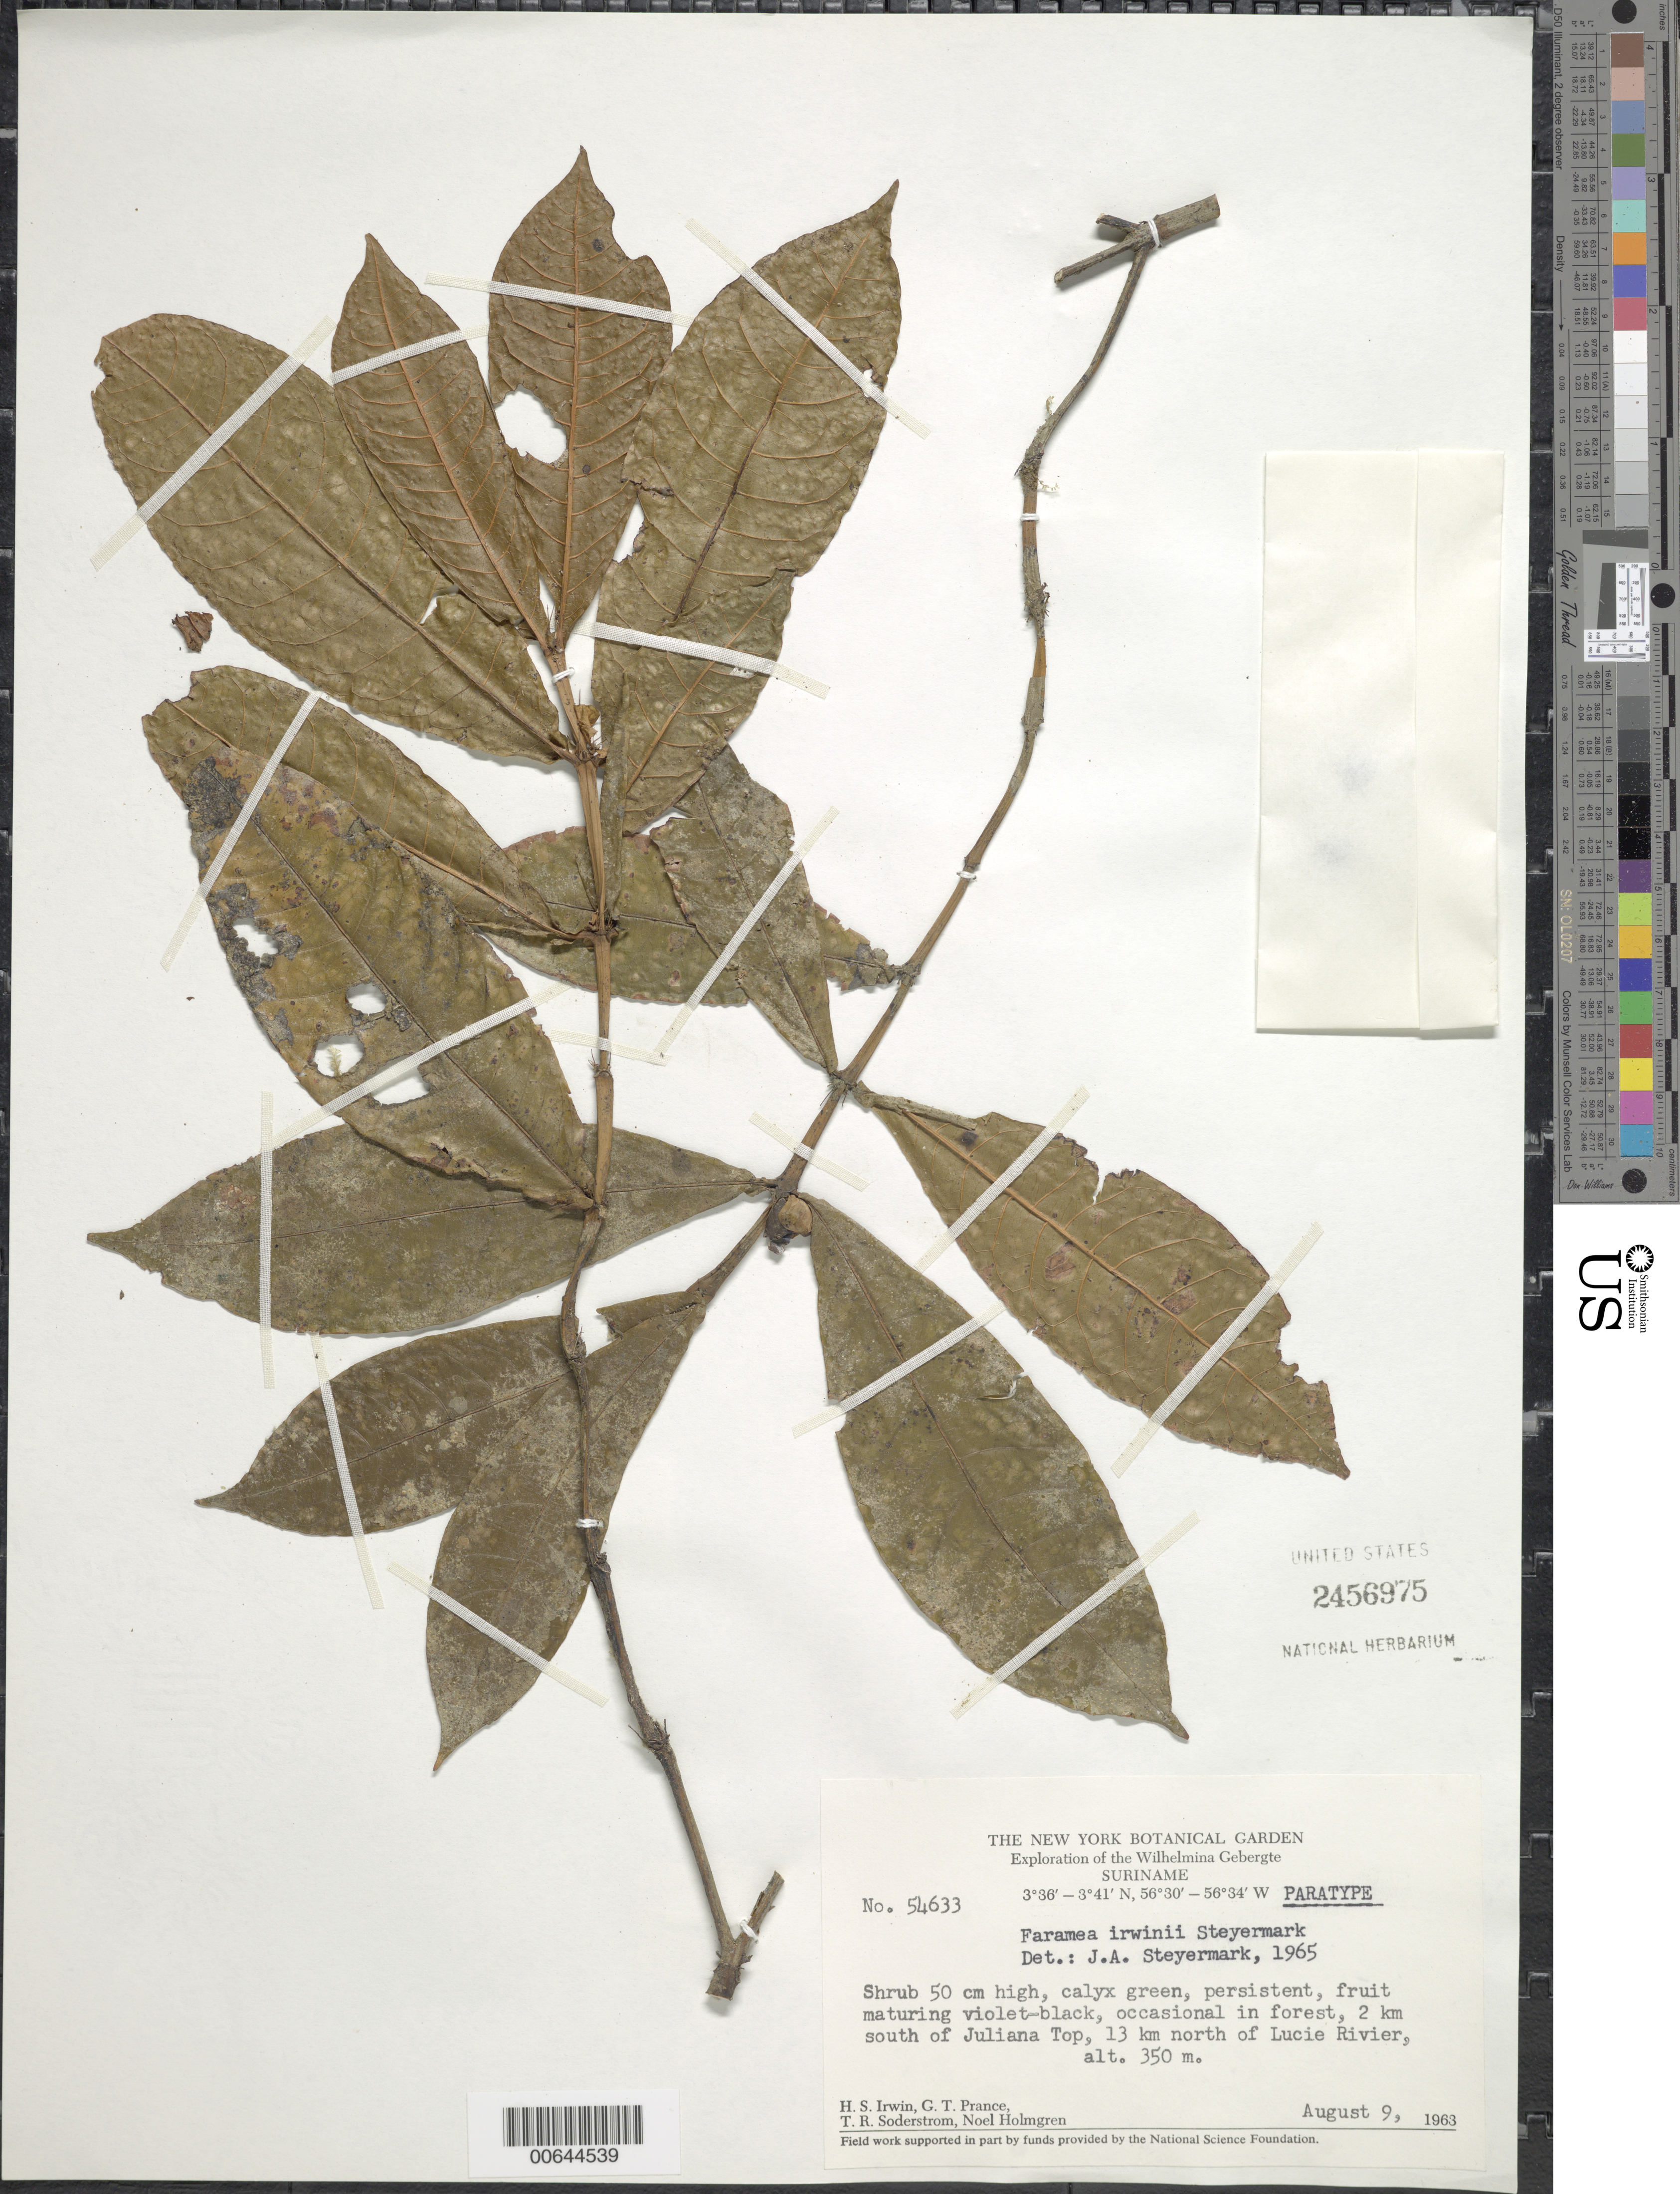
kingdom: Plantae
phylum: Tracheophyta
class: Magnoliopsida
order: Gentianales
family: Rubiaceae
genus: Faramea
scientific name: Faramea irwinii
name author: Steyerm.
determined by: Steyermark, Julian A., (VEN)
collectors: H. Irwin, G. T. Prance, T. R. Soderstrom & N. H. Holmgren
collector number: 54633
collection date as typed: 9-Aug-63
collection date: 1963-08-09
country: Suriname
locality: Wilhelminagebergte (Wilhelmina Mts.), 2 km S of Juliana Top, 13 km N of Lucie R.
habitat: Forest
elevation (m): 350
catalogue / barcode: US 2456975